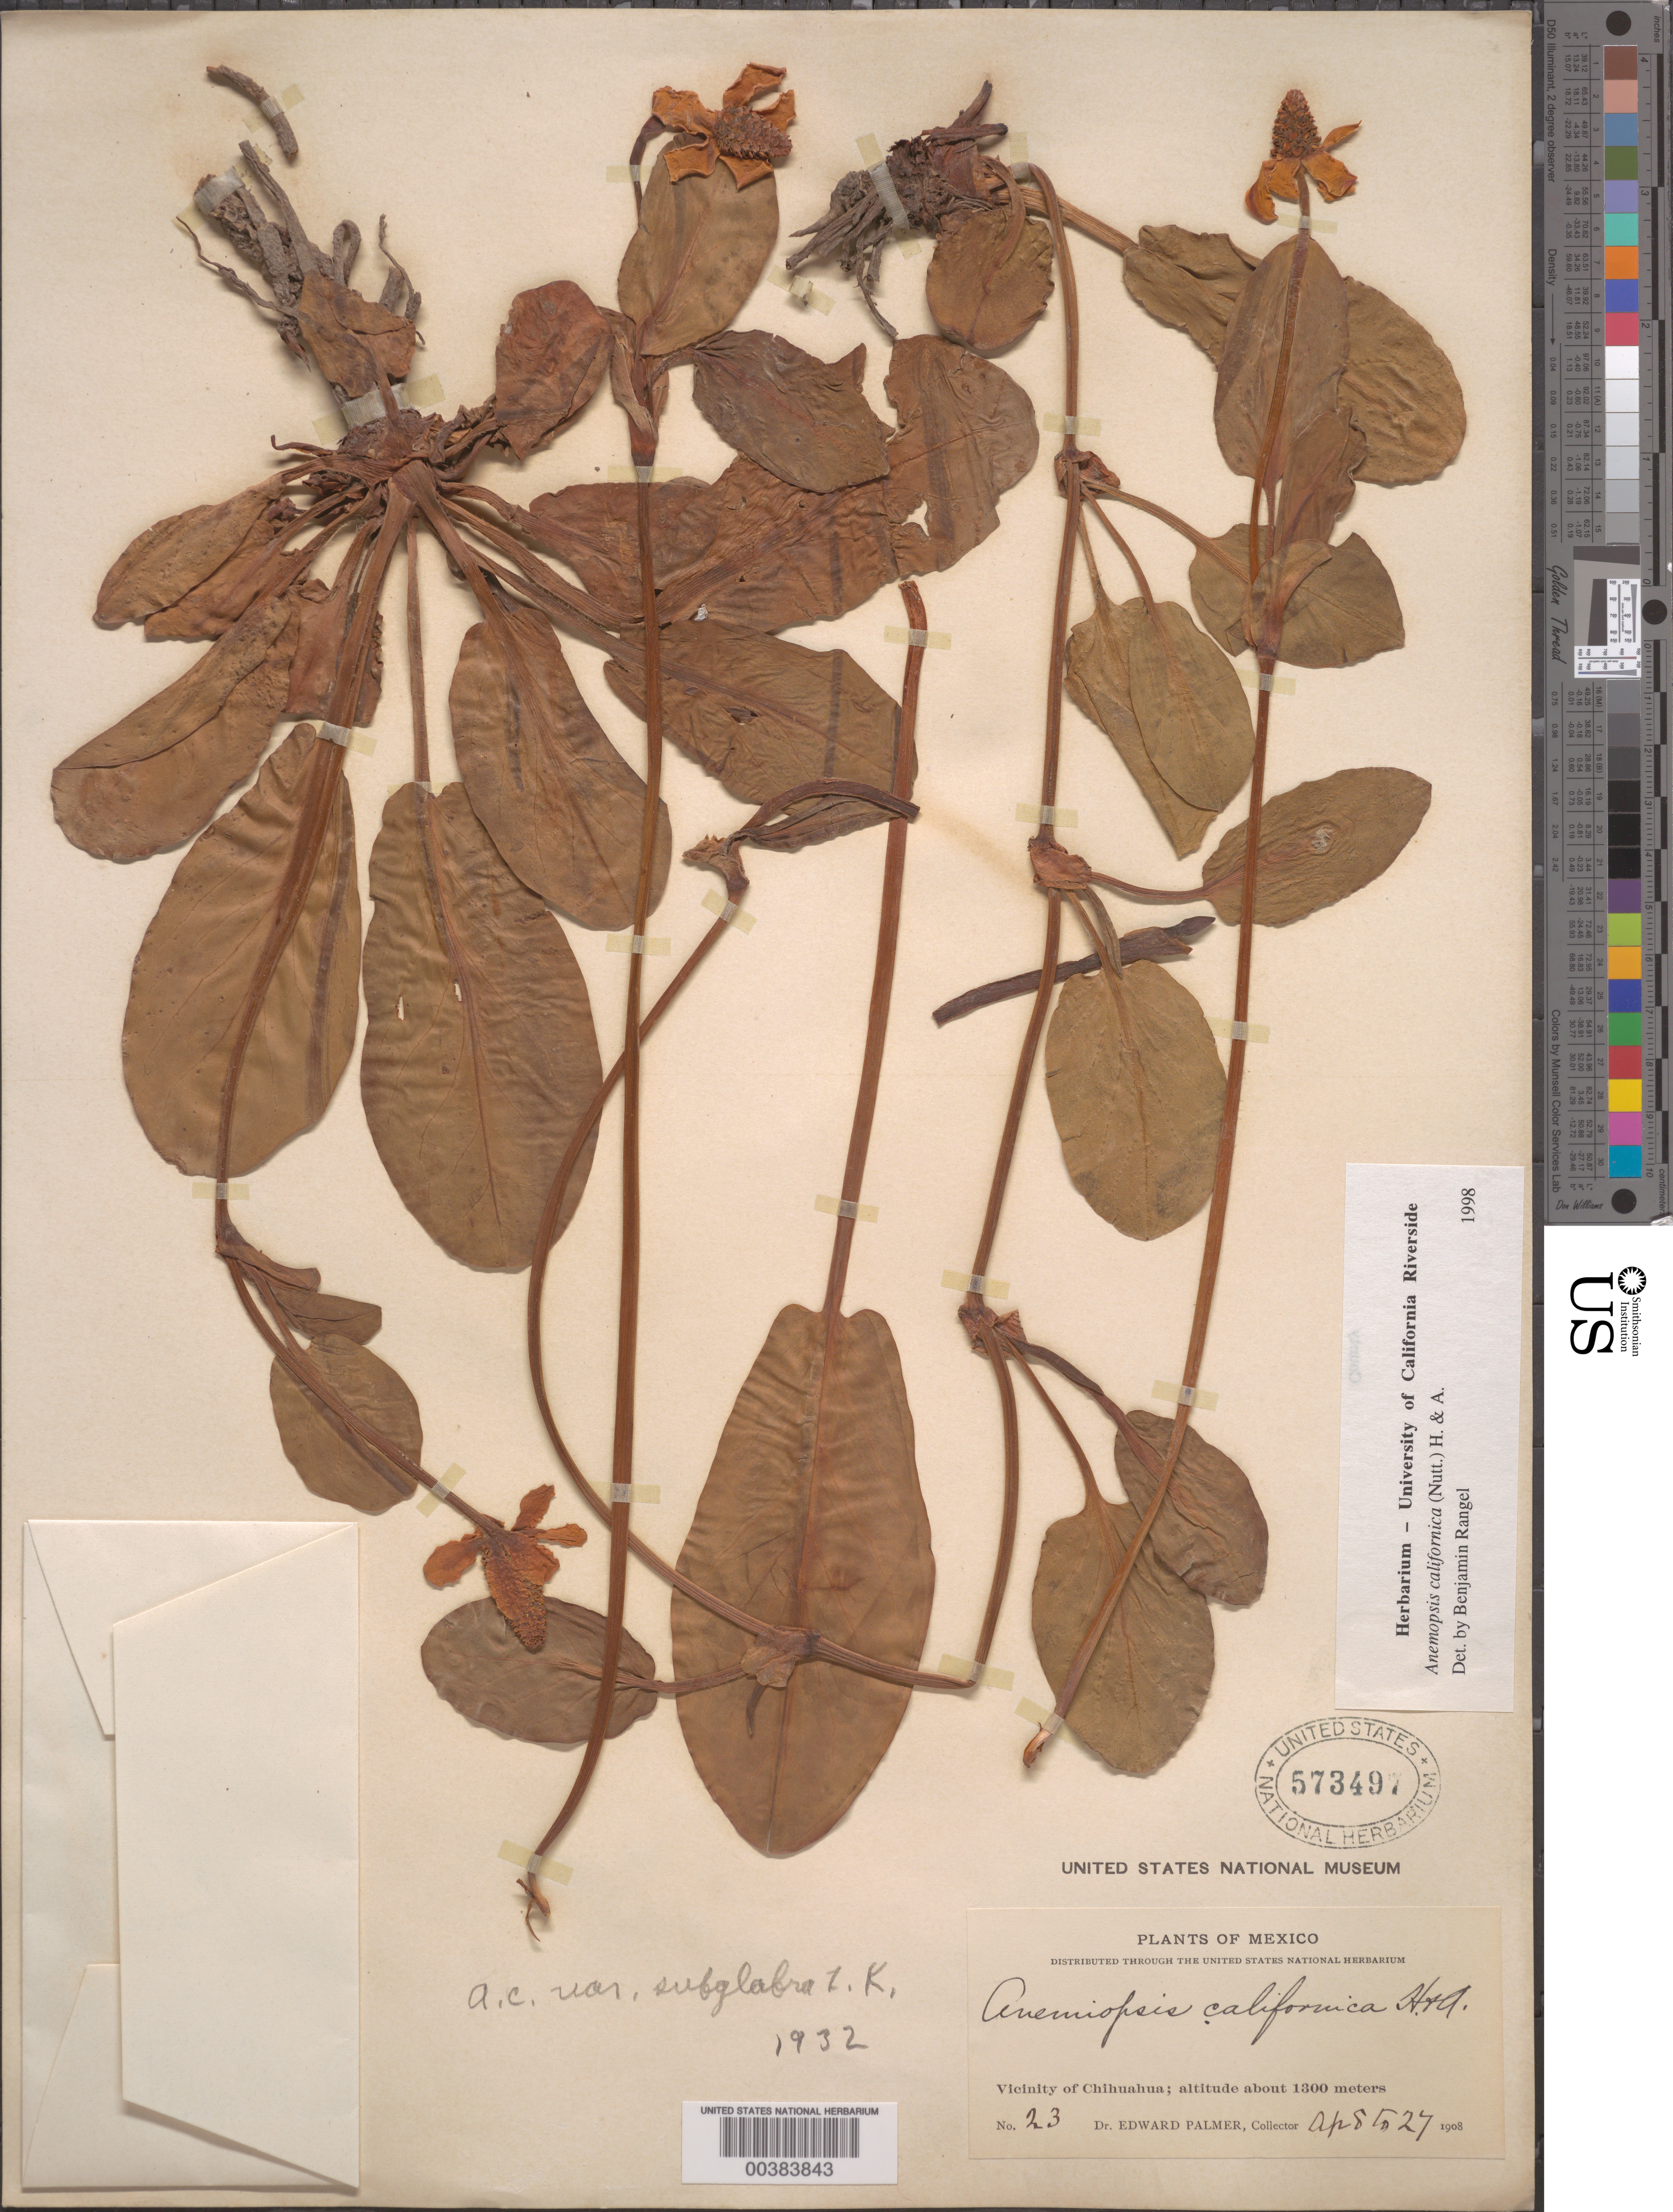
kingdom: Plantae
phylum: Tracheophyta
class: Magnoliopsida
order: Piperales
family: Saururaceae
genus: Anemopsis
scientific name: Anemopsis californica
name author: (Nutt.) Hook. & Arn.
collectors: E. Palmer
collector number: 23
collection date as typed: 08 Apr 1908 to 27 Apr 1908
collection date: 1908-04-08/1908-04-27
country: Mexico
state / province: Chihuahua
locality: Vicinity of Chihuahua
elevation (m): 1300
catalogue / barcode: US 573497